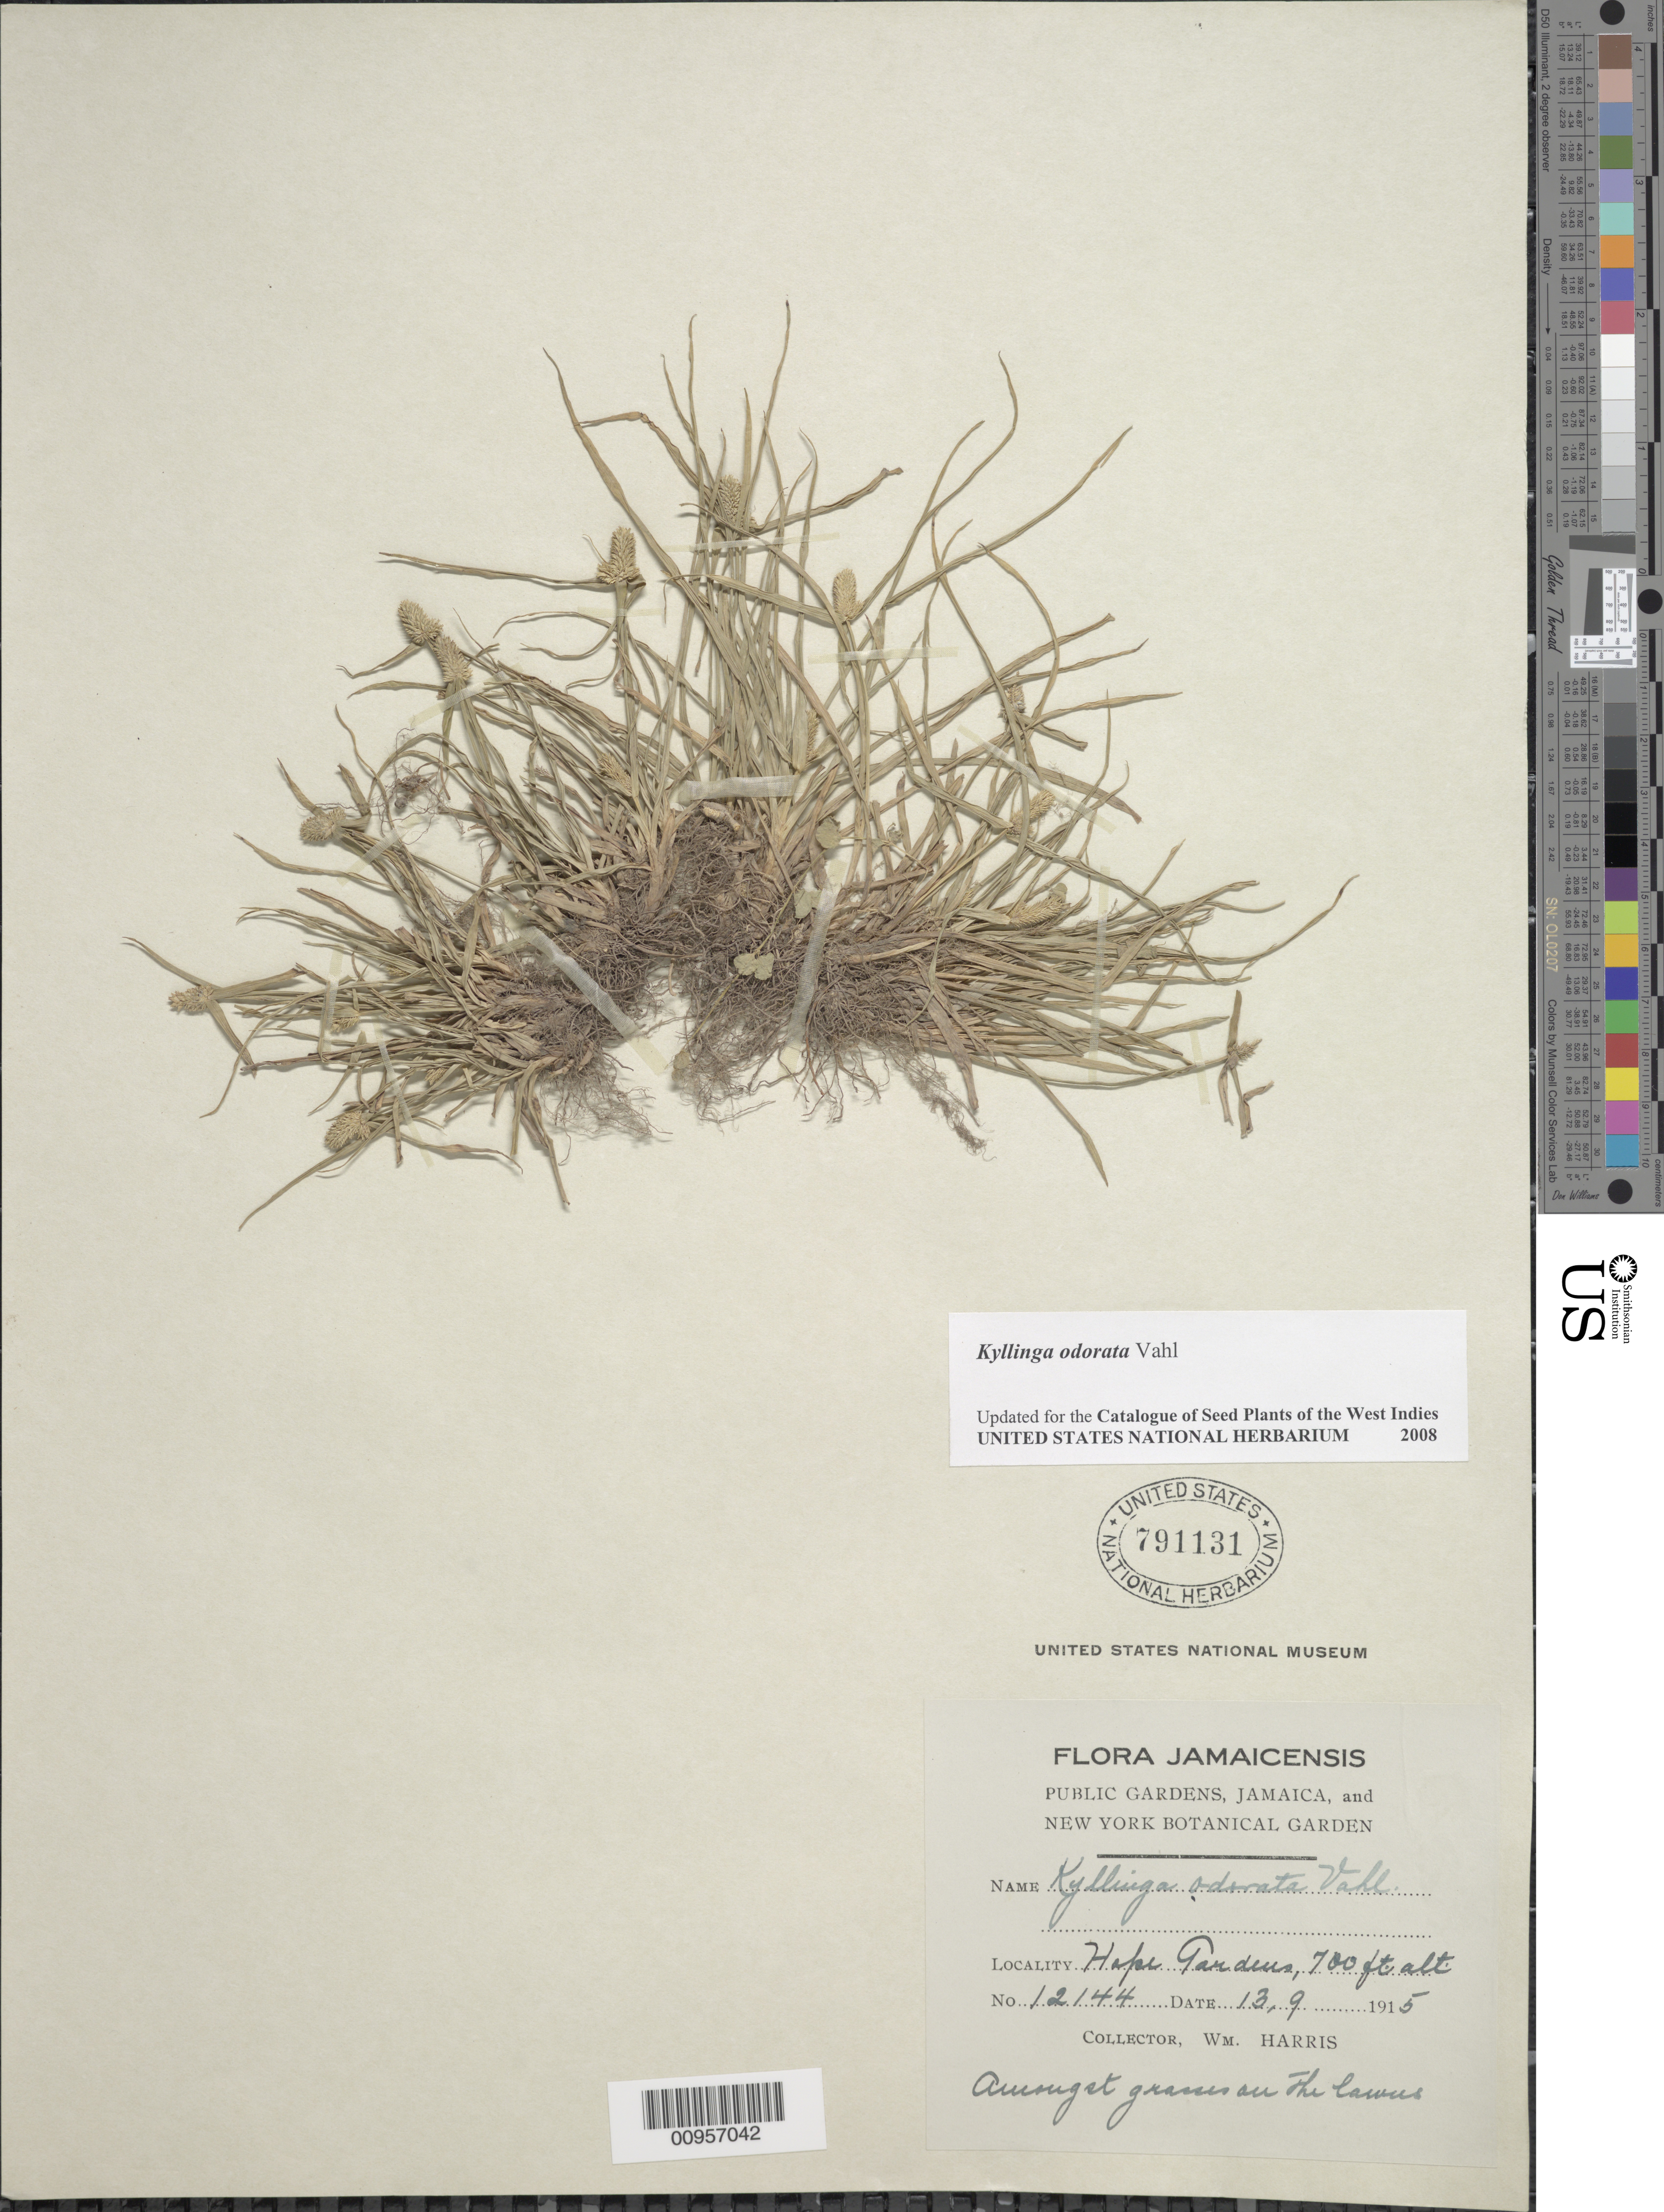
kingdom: Plantae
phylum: Tracheophyta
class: Liliopsida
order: Poales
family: Cyperaceae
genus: Cyperus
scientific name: Cyperus sesquiflorus subsp. sesquiflorus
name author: (Torr.) Mattf. & Kük.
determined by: Strong, M. T., (US), Smithsonian Institution - National Museum of Natural History (UNITED STATES)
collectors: W. H. Harris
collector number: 12144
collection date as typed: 13 Sep 1915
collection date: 1915-09-13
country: Jamaica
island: Jamaica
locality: Hope Gardens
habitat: Among grasses on the lawns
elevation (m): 213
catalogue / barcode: US 791131